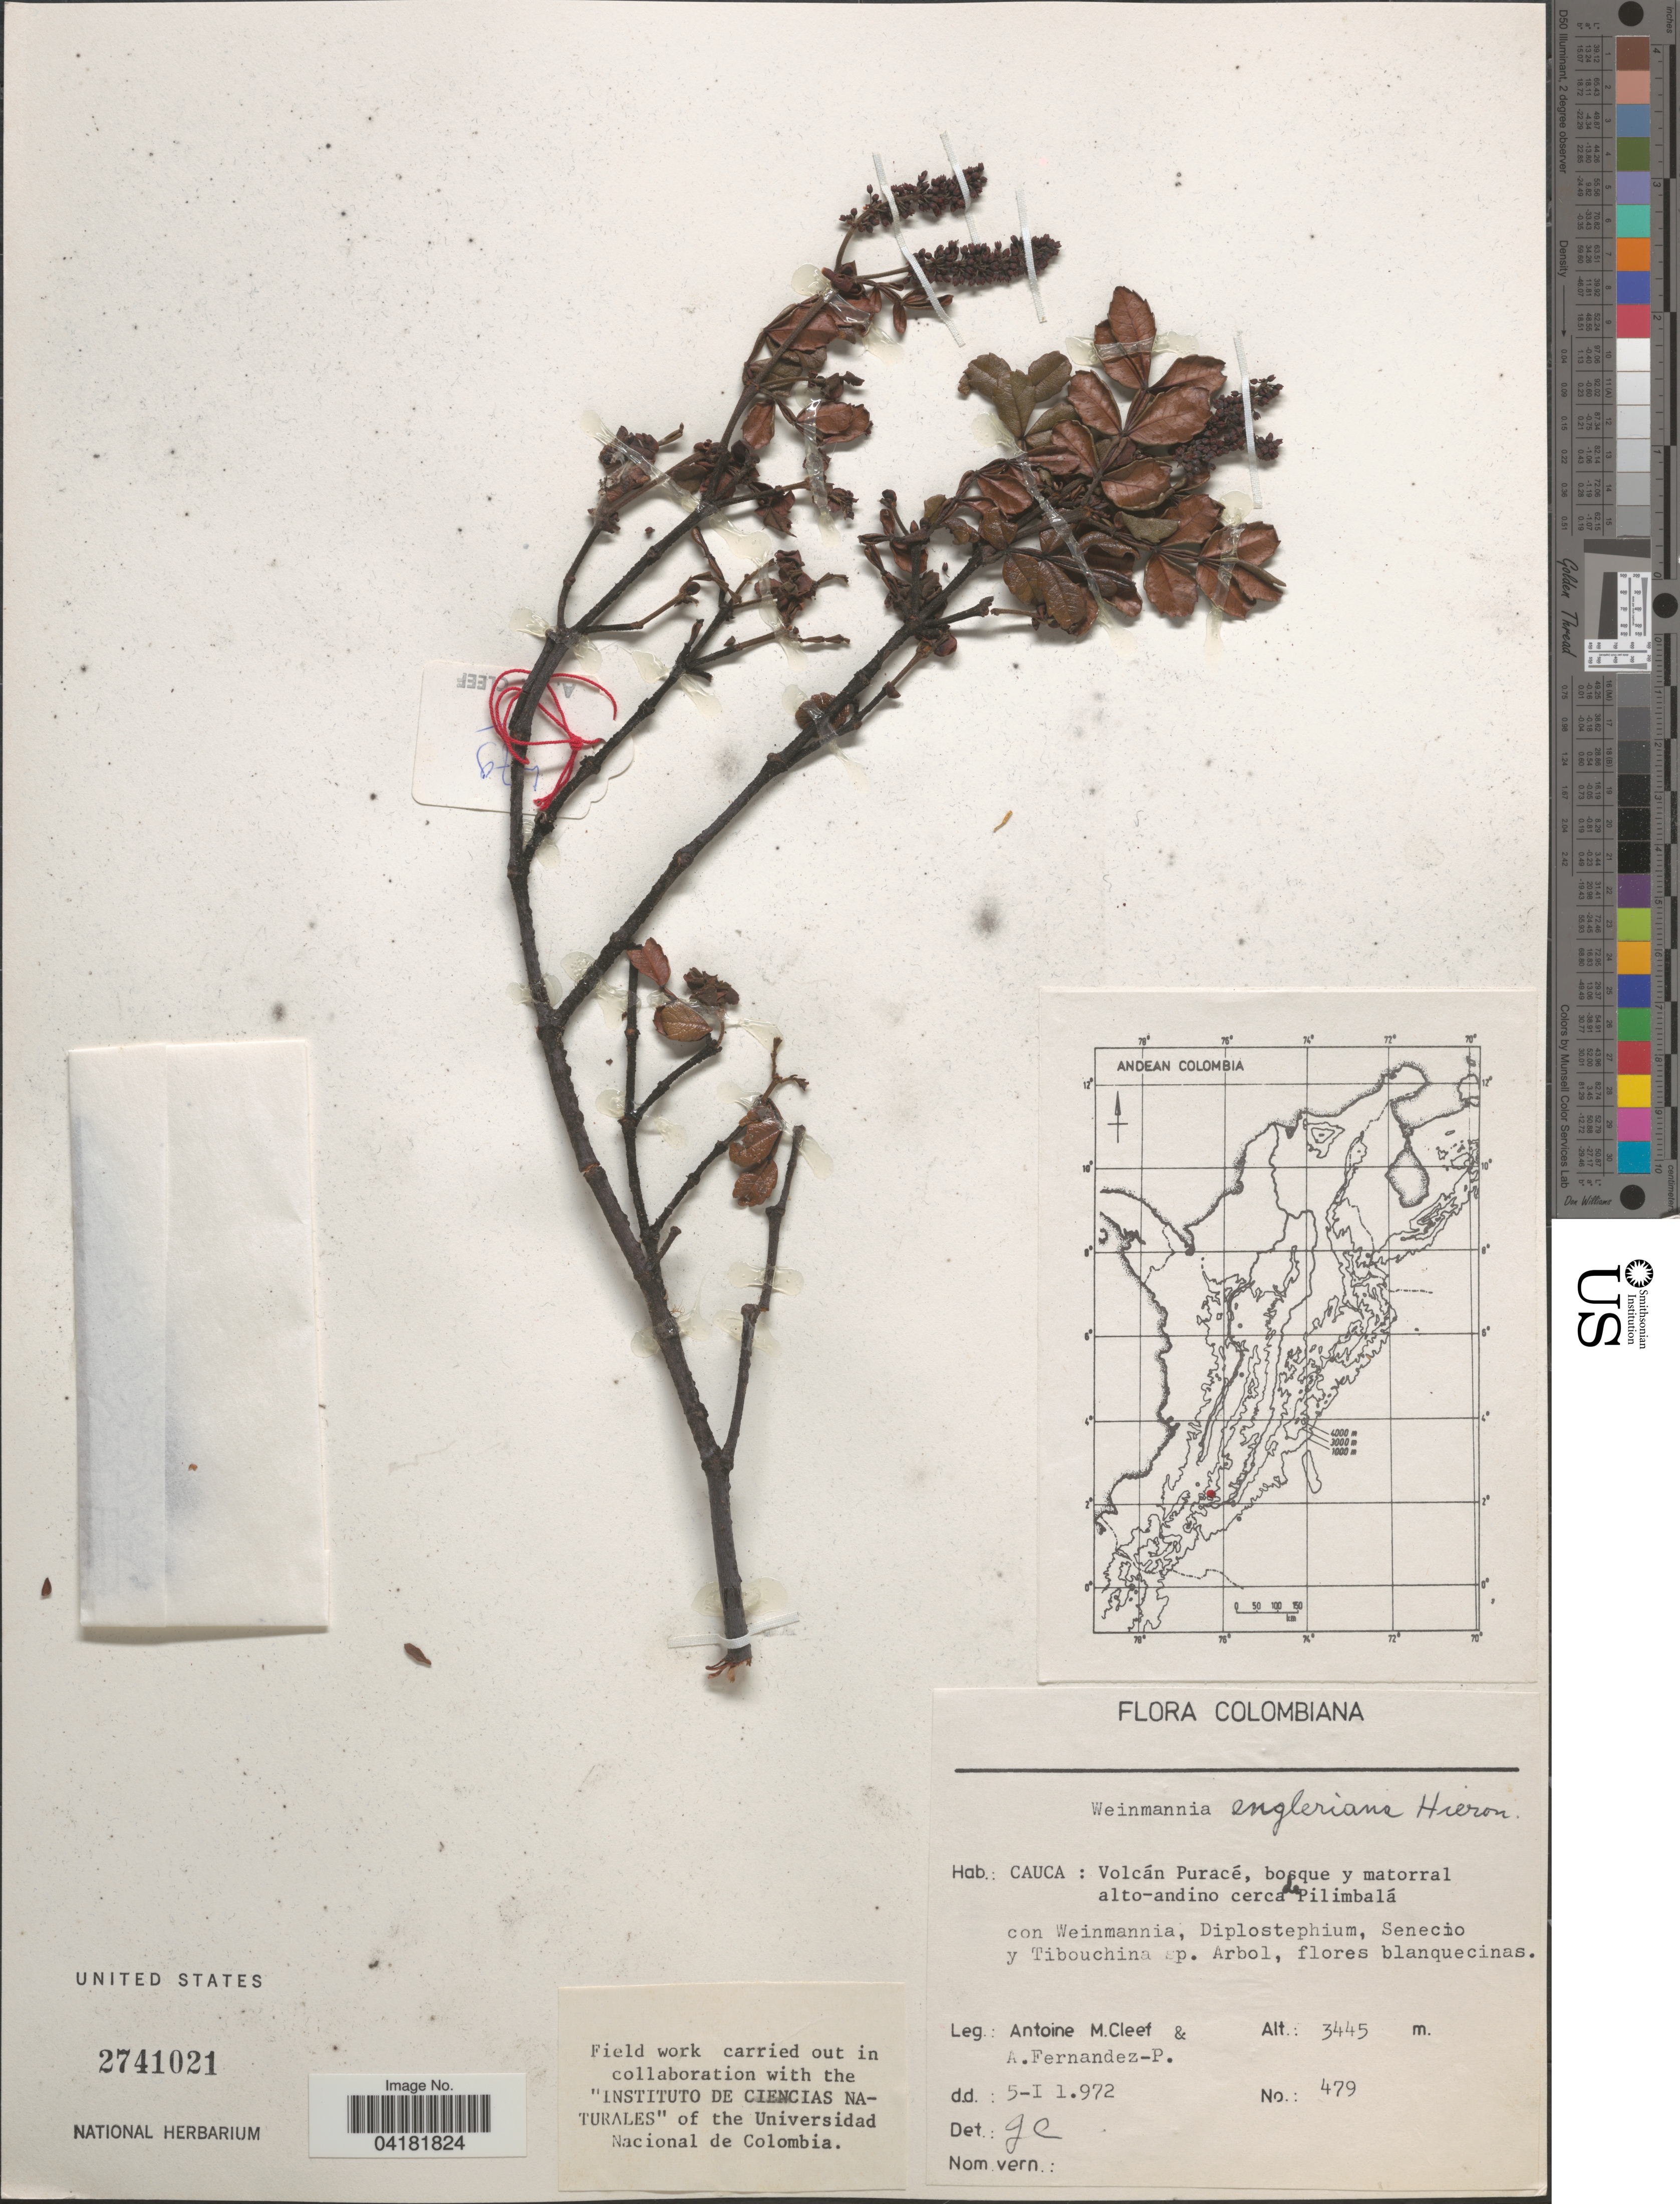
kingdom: Plantae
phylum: Tracheophyta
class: Magnoliopsida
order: Oxalidales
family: Cunoniaceae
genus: Weinmannia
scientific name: Weinmannia engleriana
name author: Hieron.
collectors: A. M. Cleef & A. Fernández-Pérez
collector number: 479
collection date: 1972-01-05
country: Colombia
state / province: Cauca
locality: Colombiana. Volcán Puracé, bosque y matorral alto-andino cerca La Pilimbalá.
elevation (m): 3445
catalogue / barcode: US 2741021